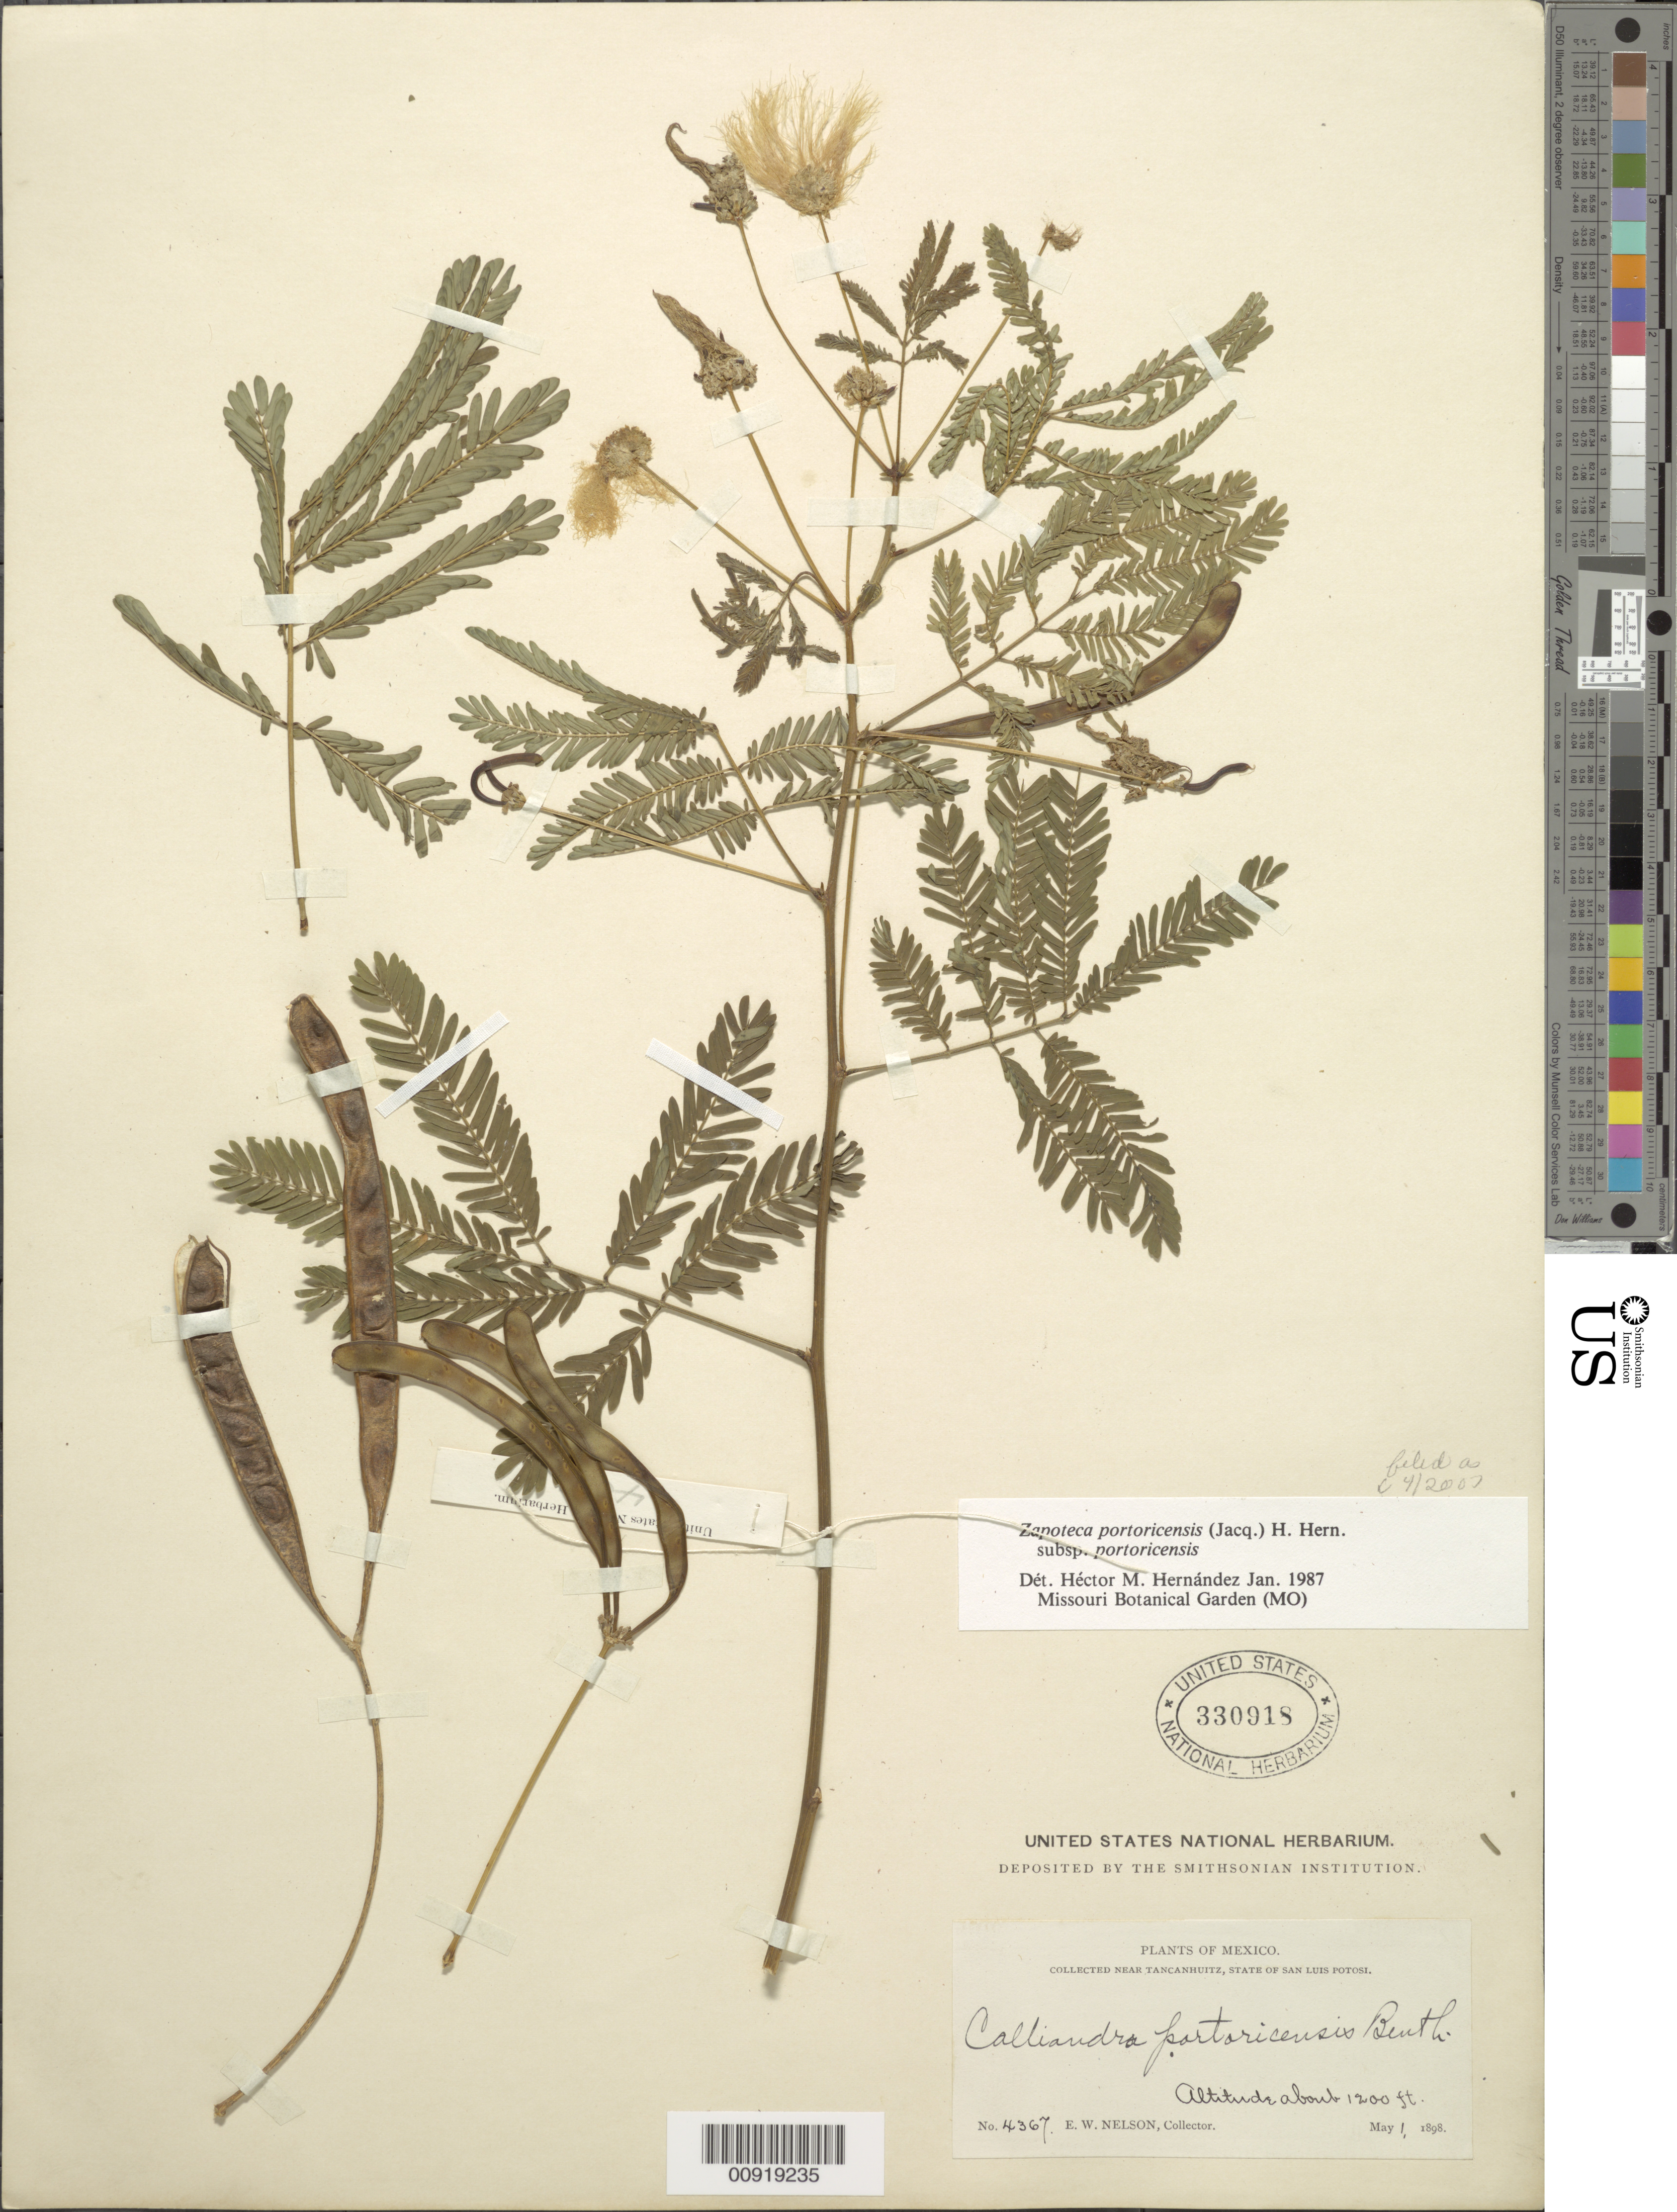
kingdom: Plantae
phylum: Tracheophyta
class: Magnoliopsida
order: Fabales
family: Fabaceae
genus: Zapoteca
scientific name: Zapoteca portoricensis subsp. portoricensis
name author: (Jacq.) H.M. Hern.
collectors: E. W. Nelson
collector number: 4367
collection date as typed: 01 May 1898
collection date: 1898-05-01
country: Mexico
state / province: San Luis Potosí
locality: Near Tancanhuitz, State of San Luis Potosí.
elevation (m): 366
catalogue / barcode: US 330918